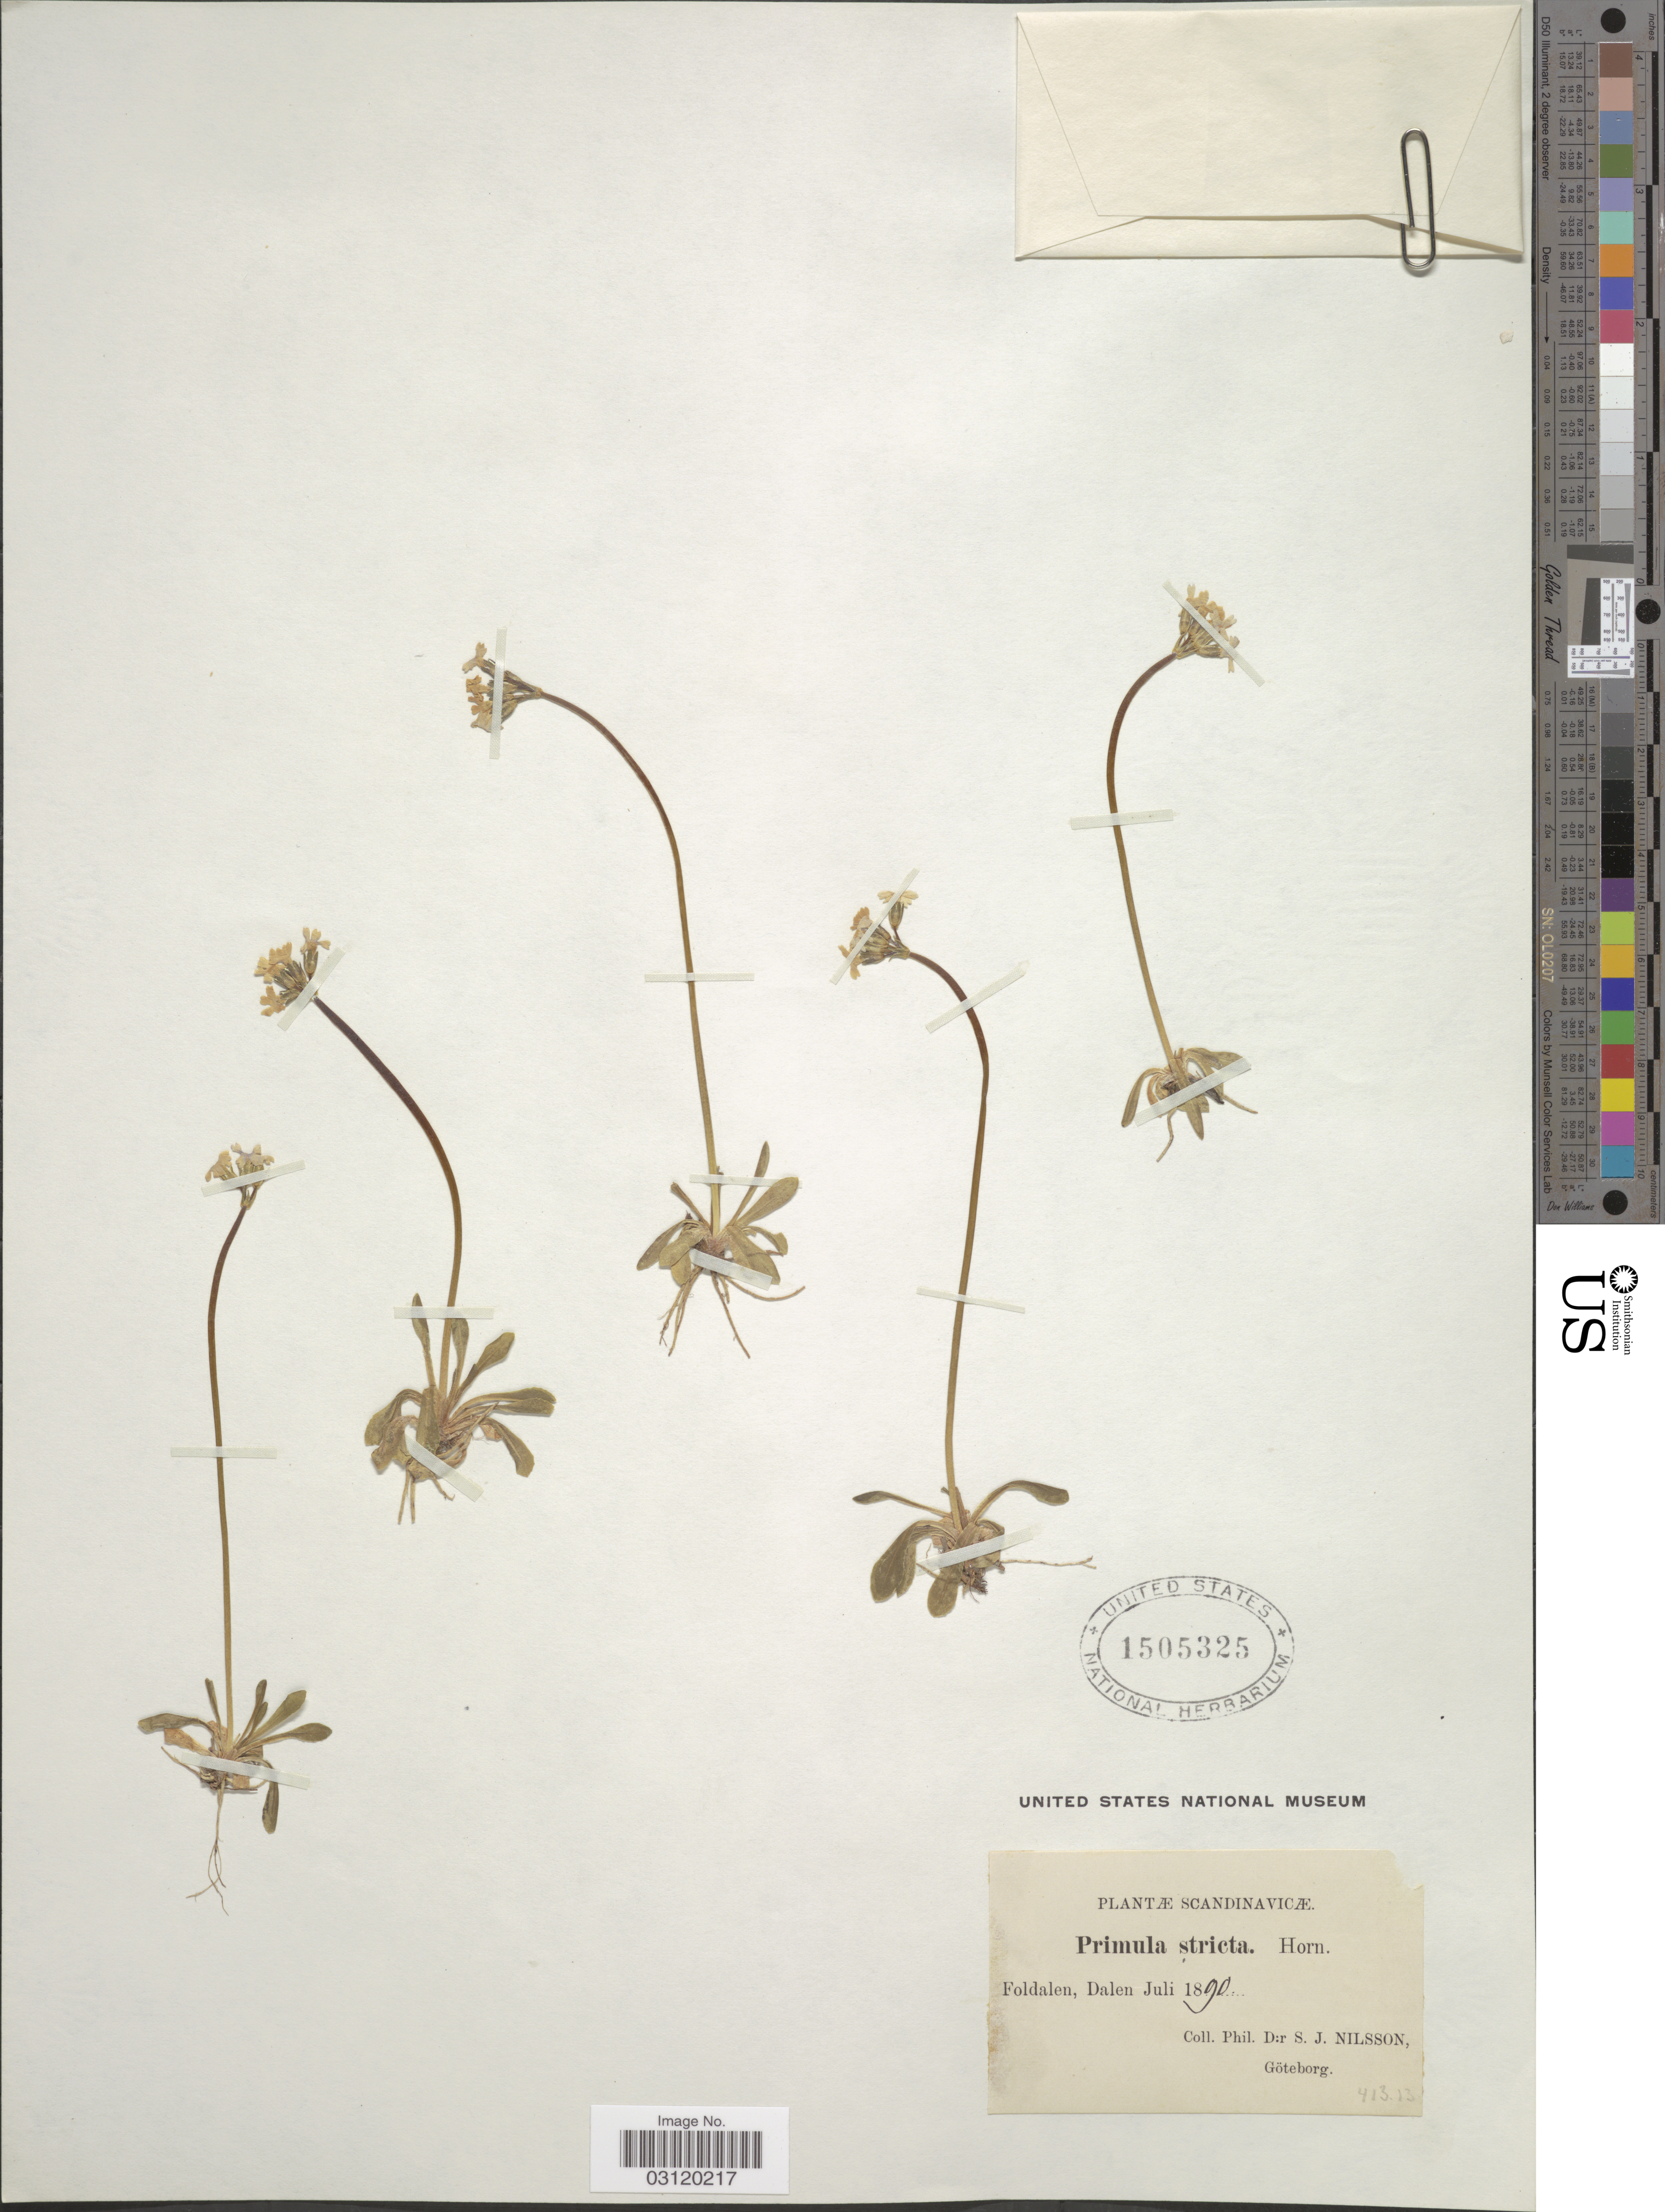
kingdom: Plantae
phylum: Tracheophyta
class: Magnoliopsida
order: Ericales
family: Primulaceae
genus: Primula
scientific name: Primula stricta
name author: Hornem.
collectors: S. Nilsson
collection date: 1890-07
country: Norway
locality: Scandinavicæ, Foldalen, Dalen.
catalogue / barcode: US 1505325